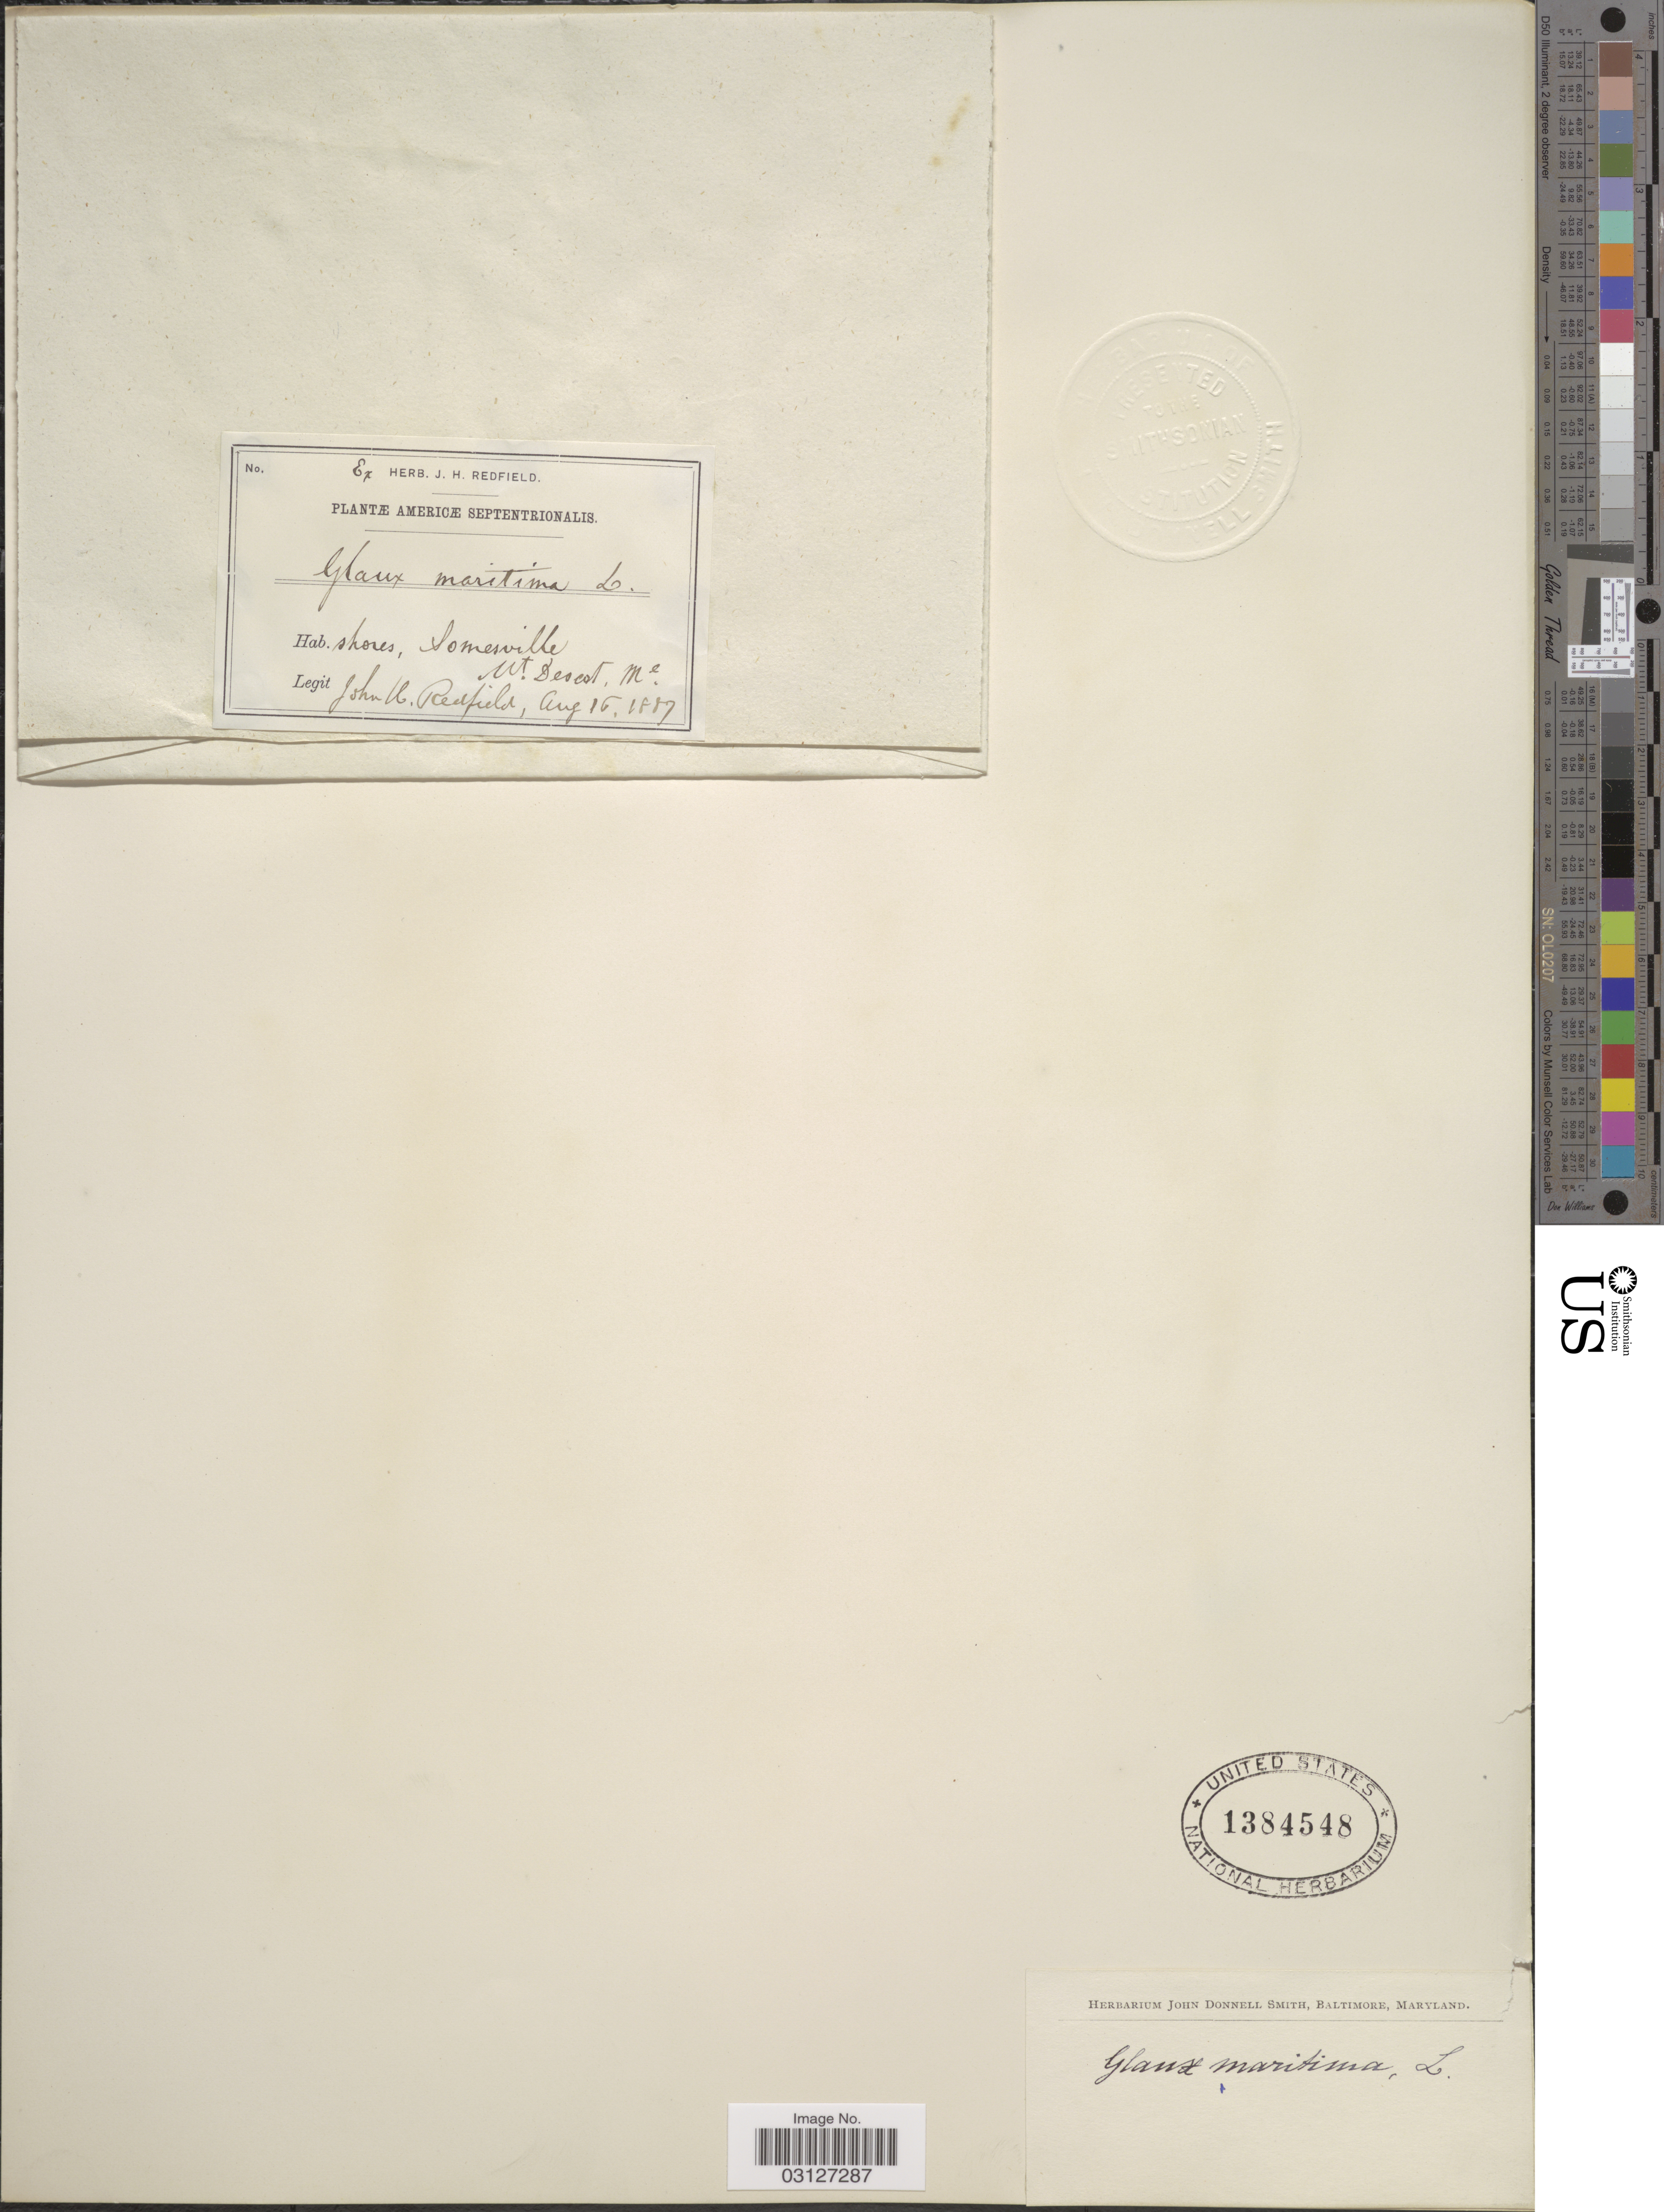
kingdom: Plantae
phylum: Tracheophyta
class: Magnoliopsida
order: Ericales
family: Primulaceae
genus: Glaux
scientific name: Glaux maritima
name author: L.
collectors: J. Redfield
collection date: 1887-08-16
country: United States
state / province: Maine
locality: Shores, Somesville, Mt. Descot.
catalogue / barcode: US 1384548